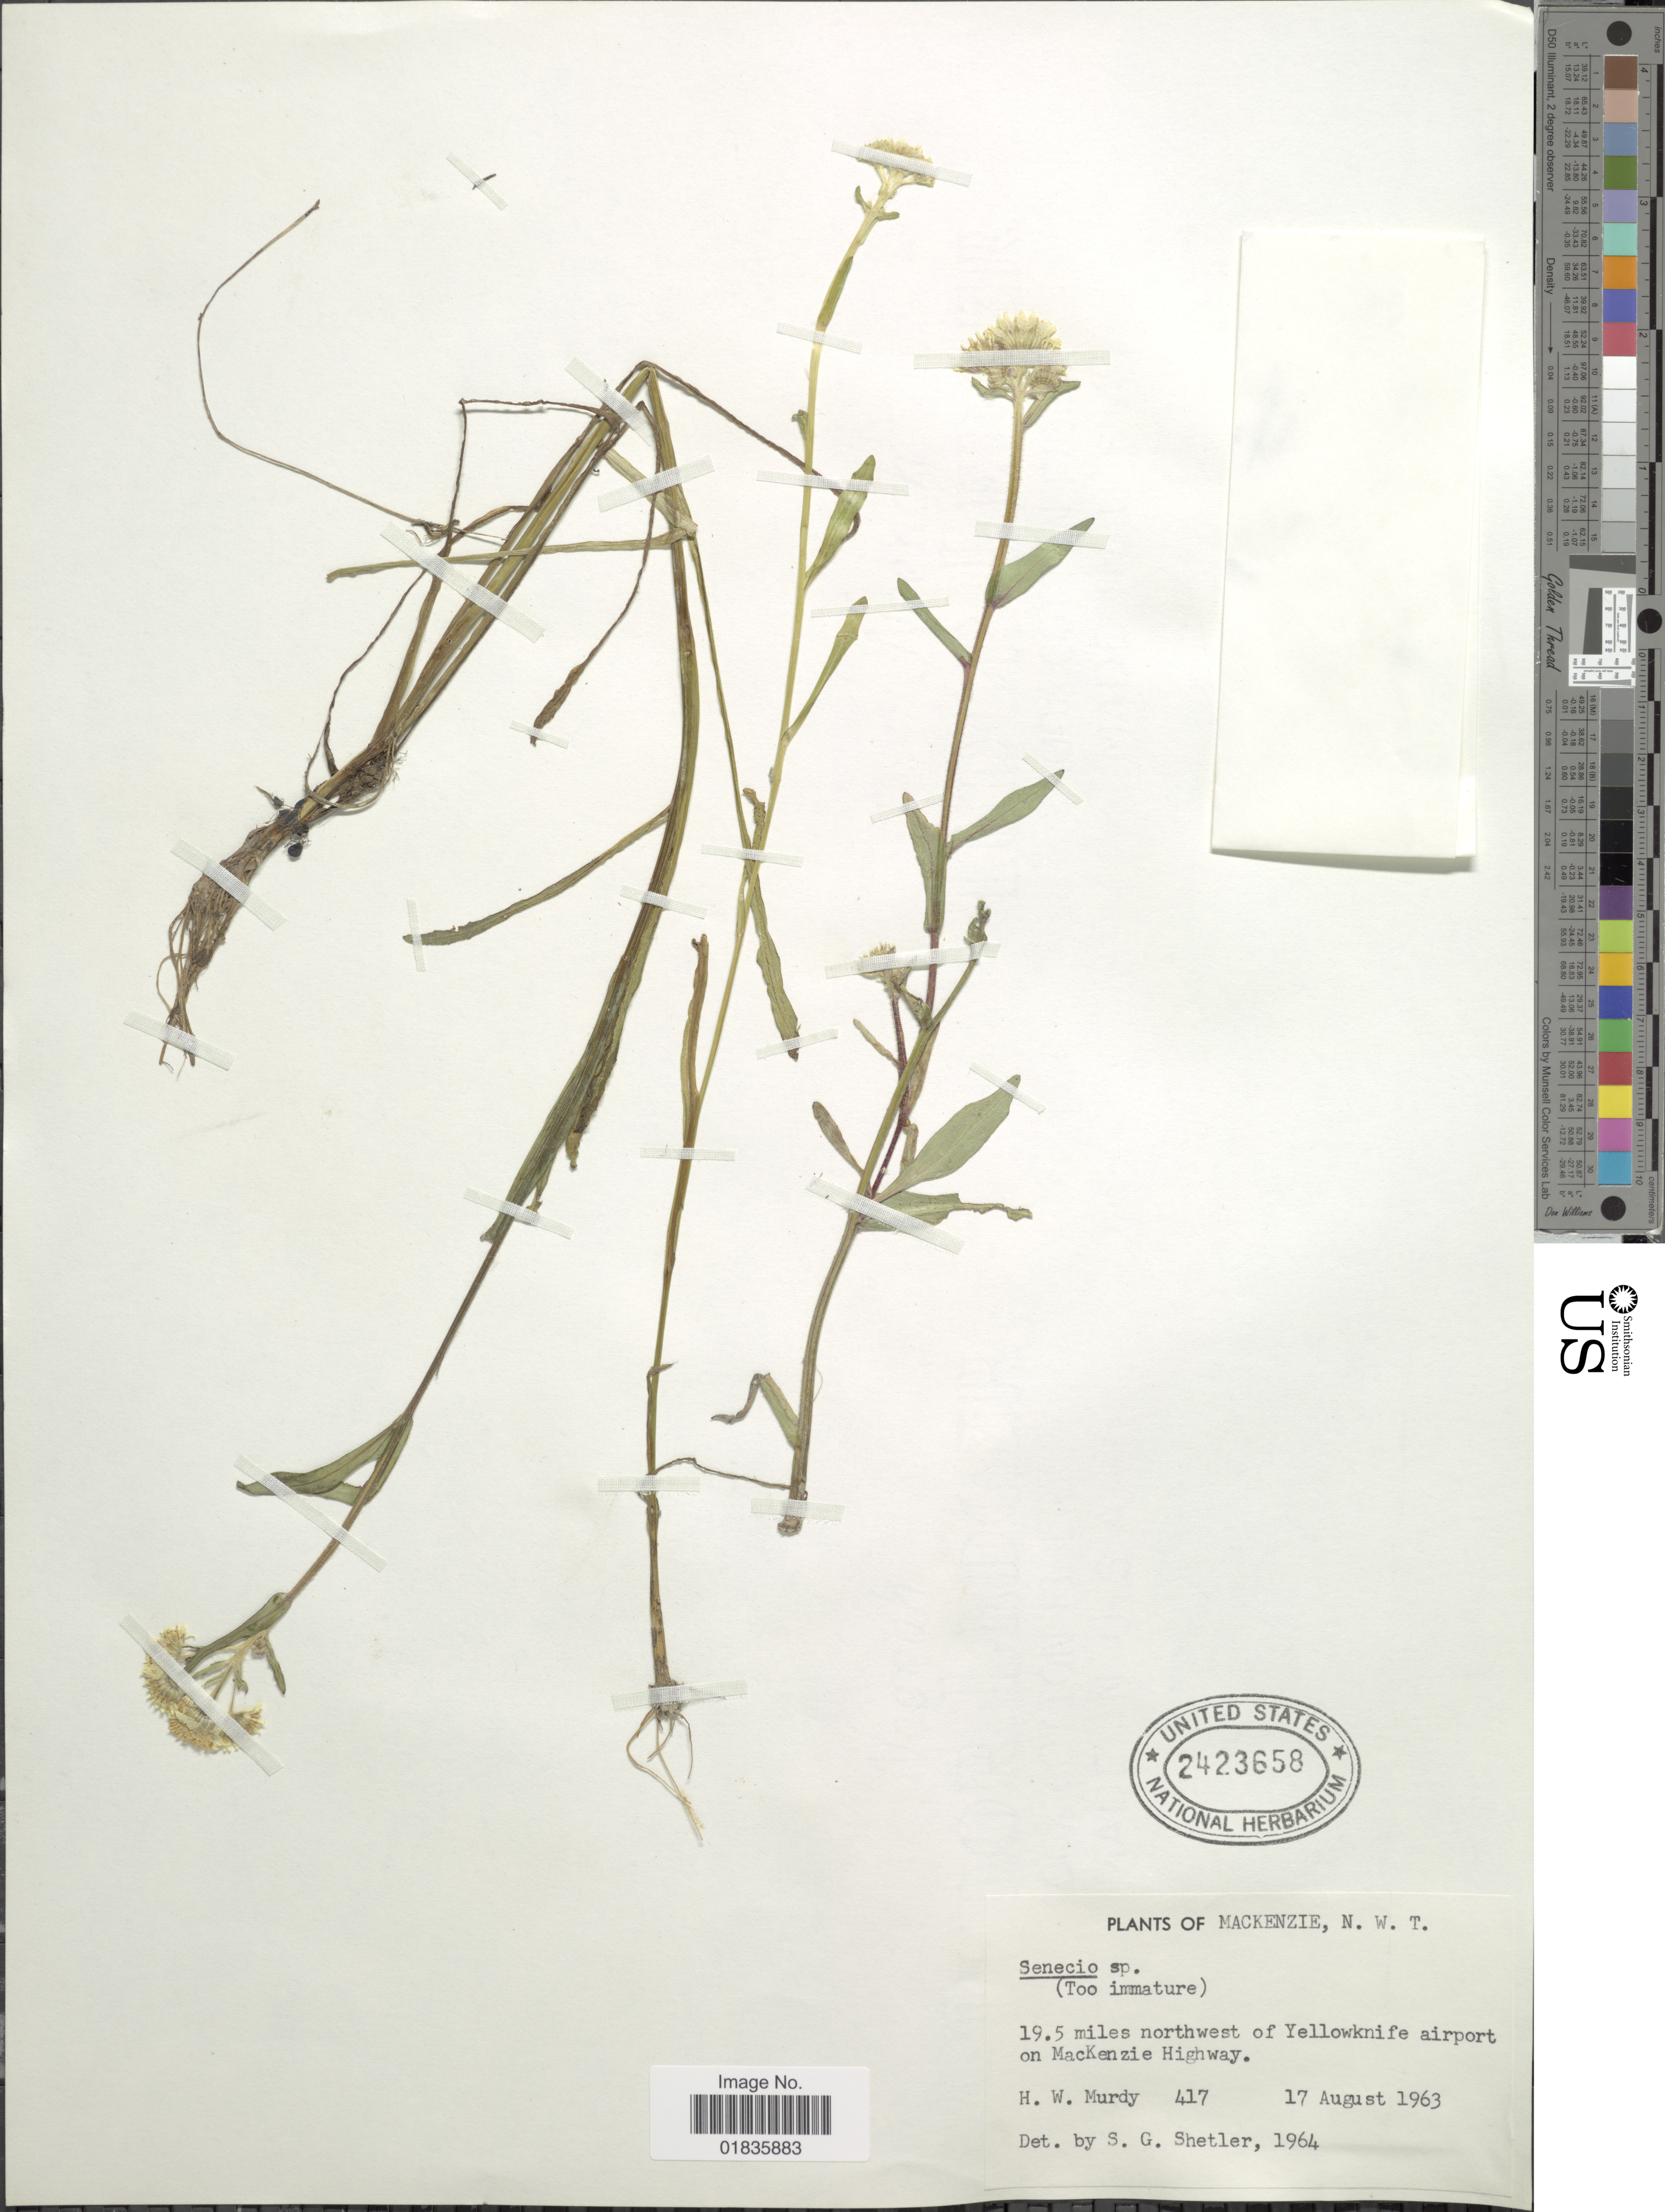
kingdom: Plantae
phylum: Tracheophyta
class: Magnoliopsida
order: Asterales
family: Asteraceae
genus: Senecio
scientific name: Senecio sp.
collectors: H. Murdy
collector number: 417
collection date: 1963-08-17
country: Canada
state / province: Northwest Territories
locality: Mackenzie, 19.5 miles northwest of Yellowknife airport on MacKenzie Highway.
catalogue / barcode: US 2423658